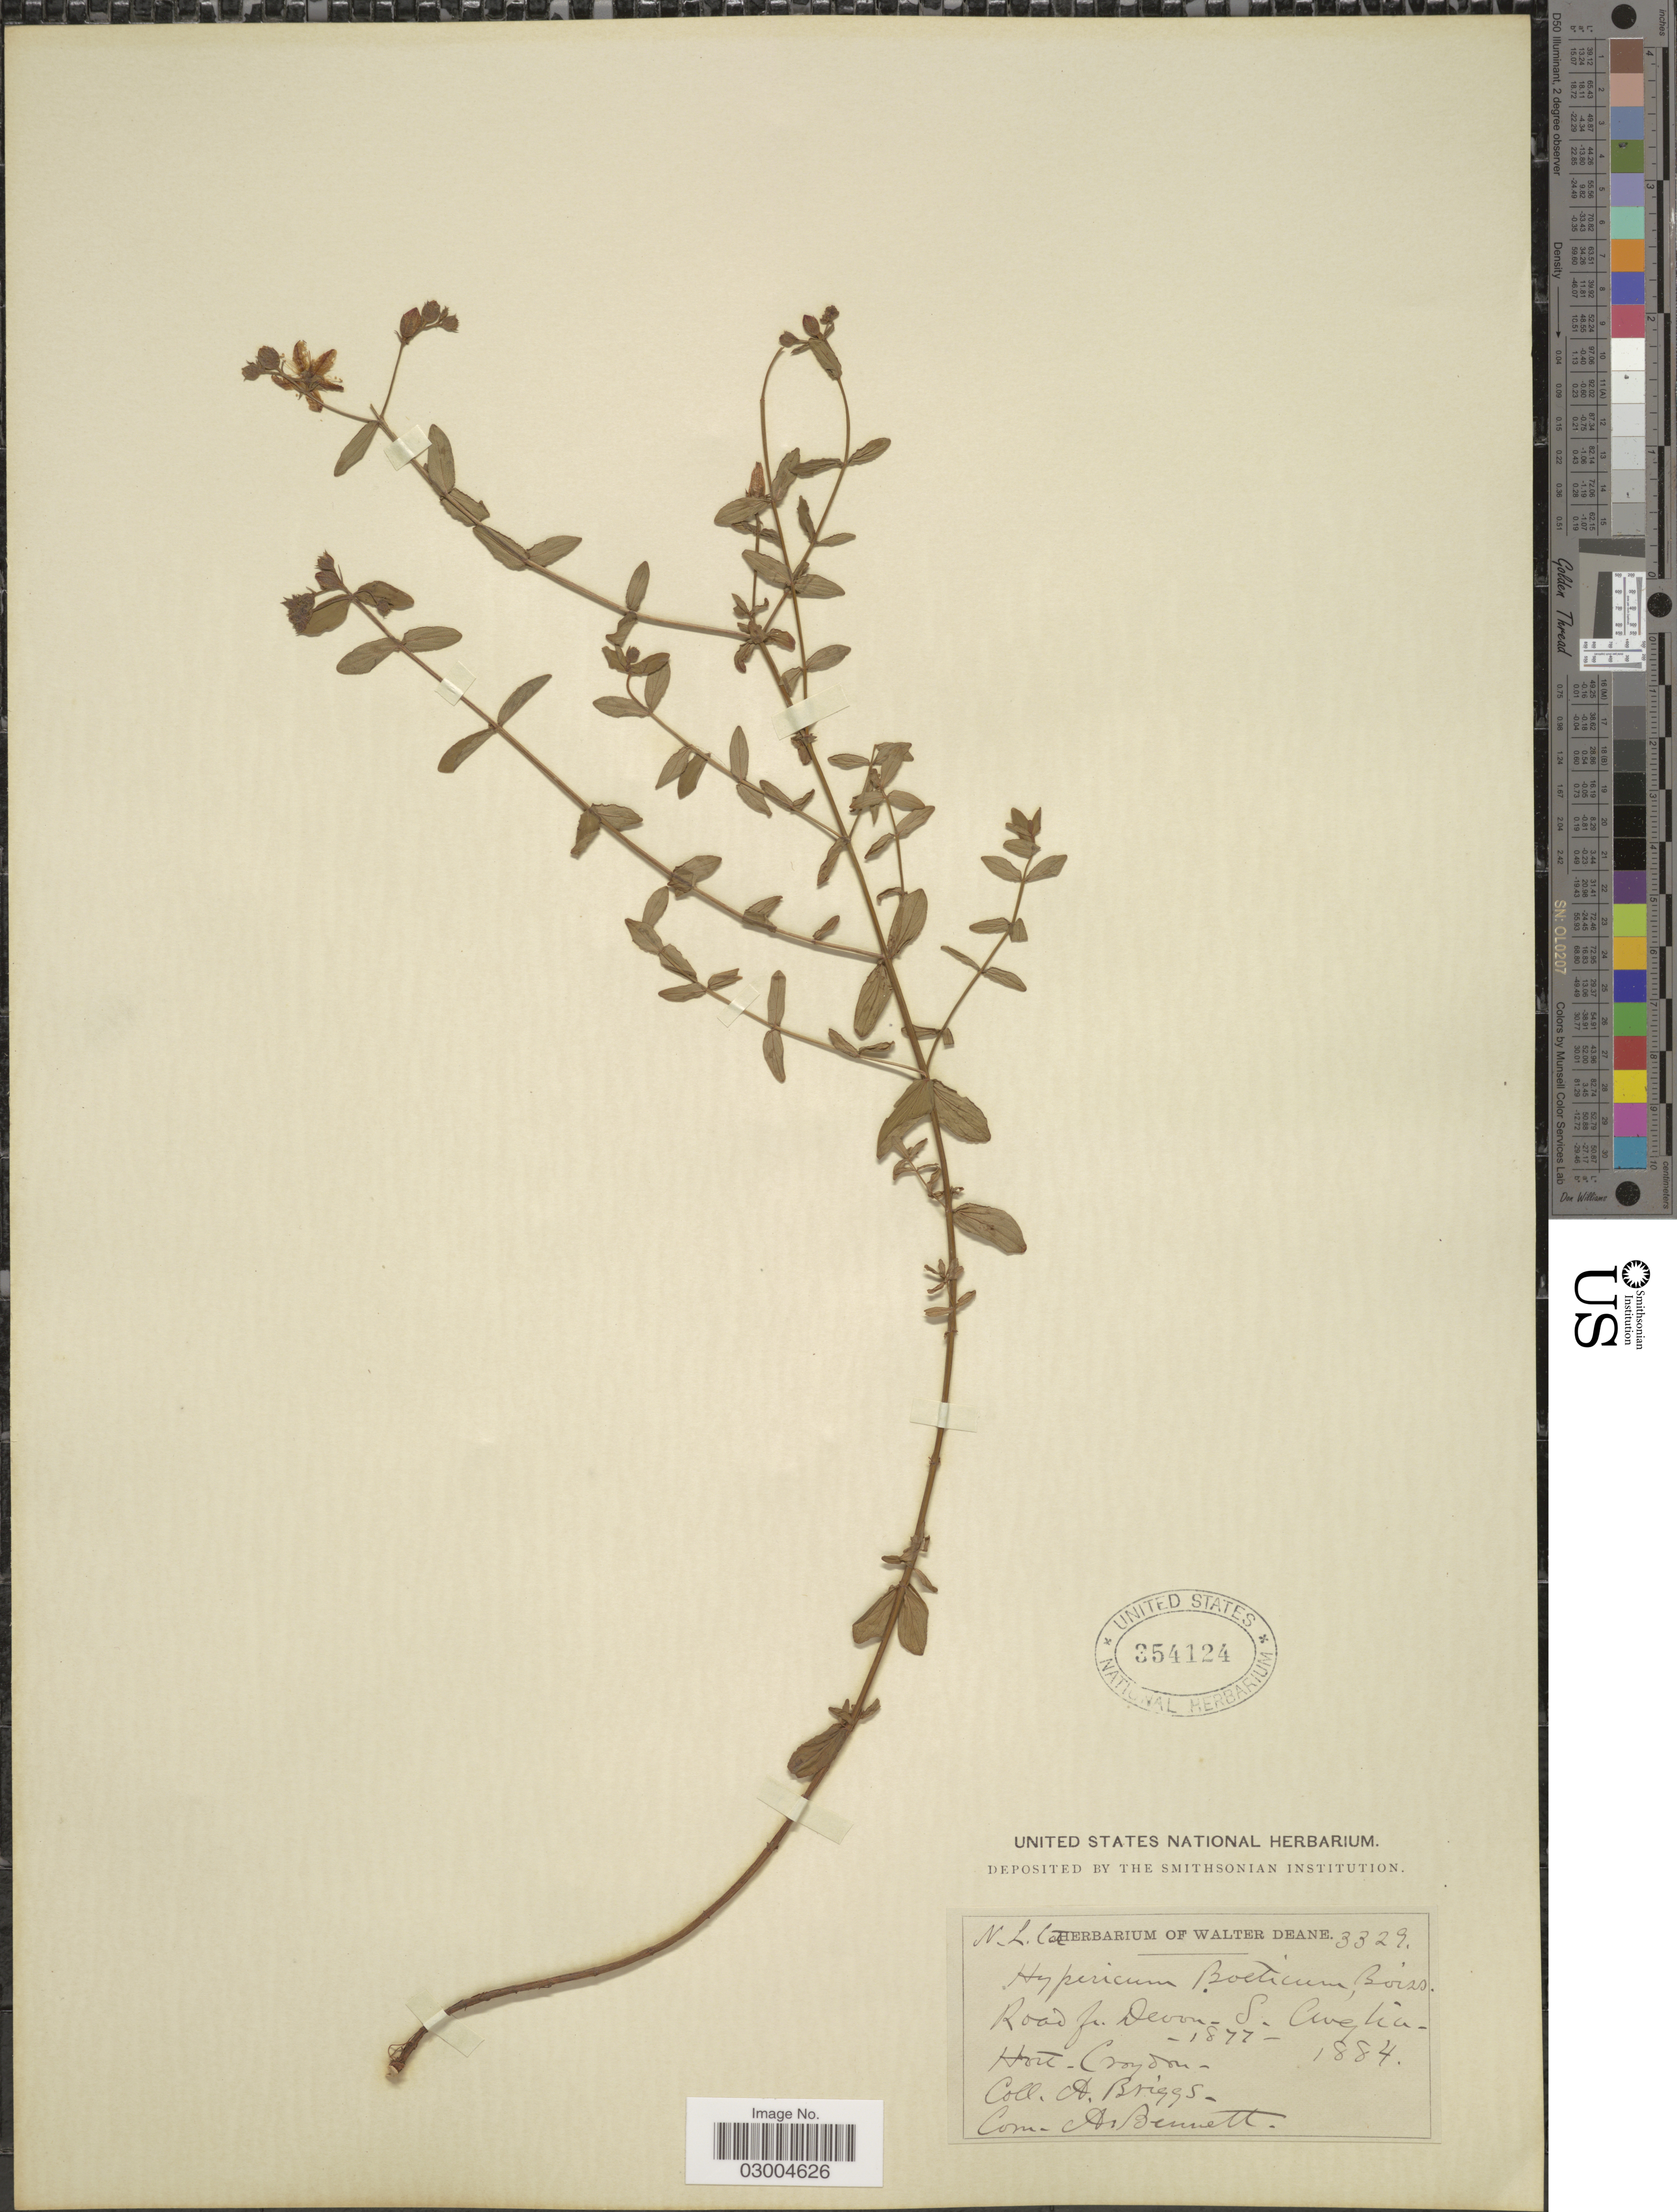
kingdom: Plantae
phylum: Tracheophyta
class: Magnoliopsida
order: Malpighiales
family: Hypericaceae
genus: Hypericum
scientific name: Hypericum boeticum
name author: Boiss.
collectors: A. Briggs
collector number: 3329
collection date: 1877/1884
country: United Kingdom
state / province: England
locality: Road fr. Devon- S Anglia Hort-Croydon.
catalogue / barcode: US 354124